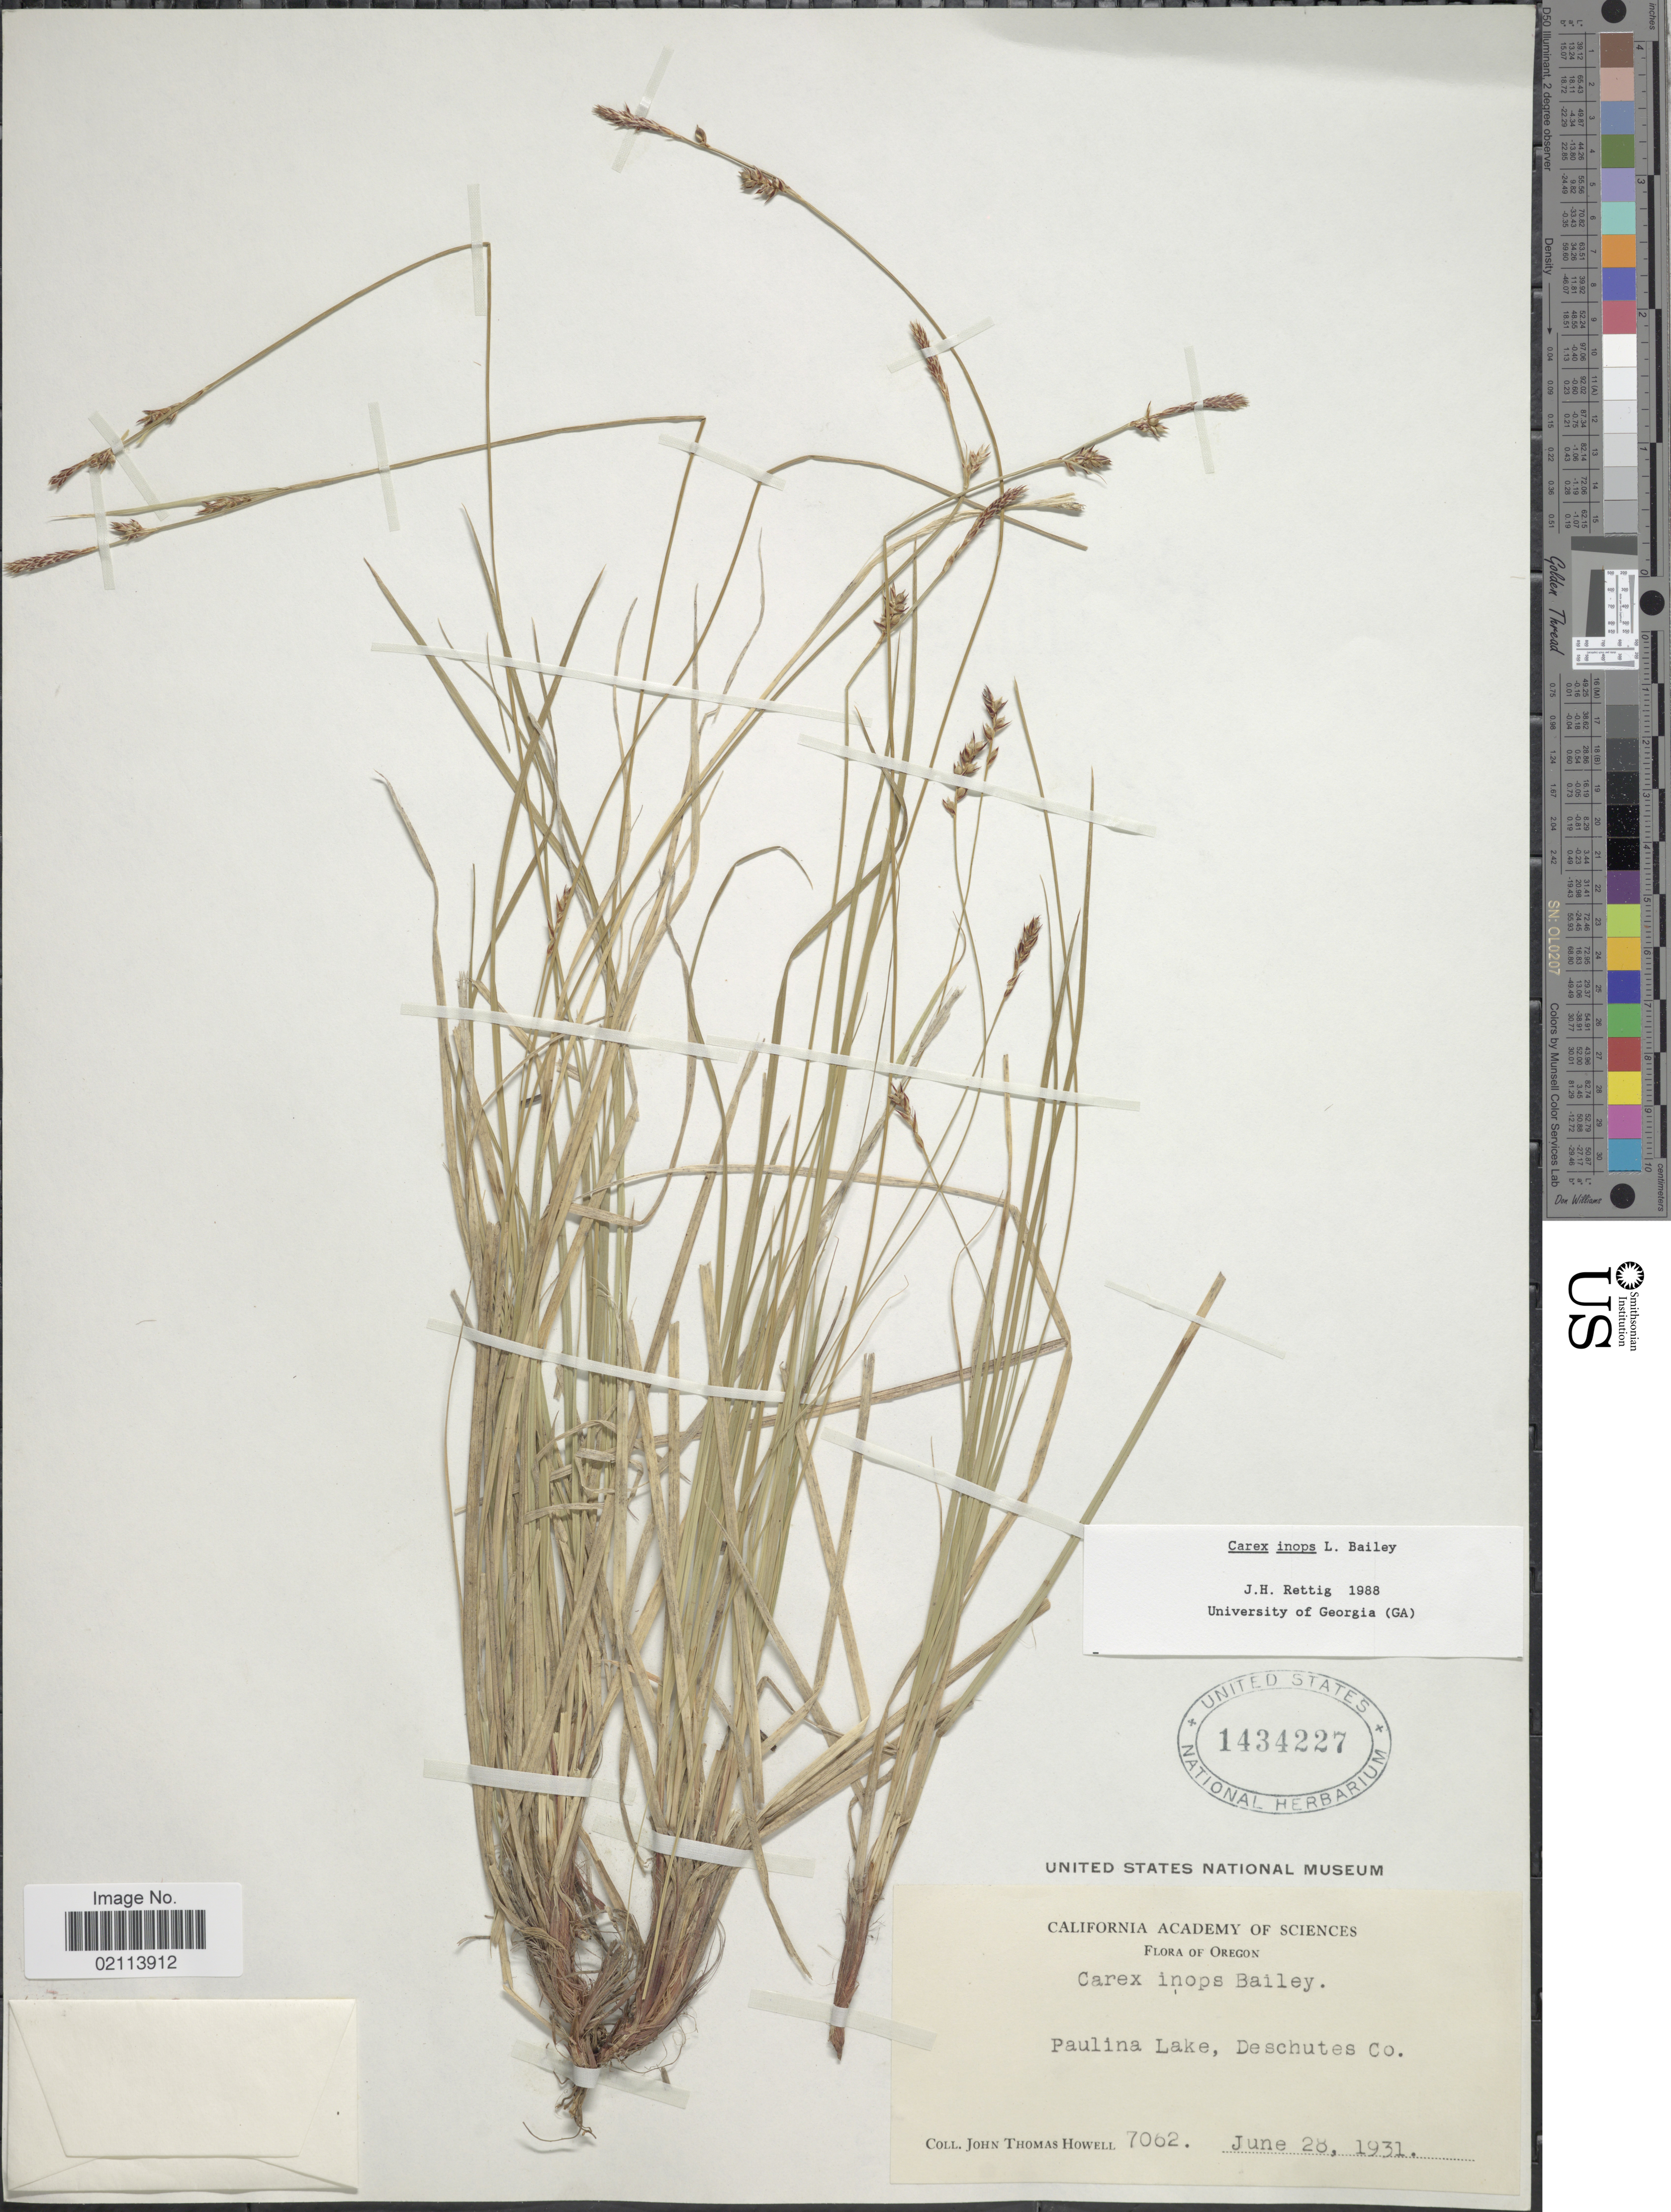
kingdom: Plantae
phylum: Tracheophyta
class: Liliopsida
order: Poales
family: Cyperaceae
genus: Carex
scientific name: Carex inops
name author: L.H. Bailey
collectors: J. T. Howell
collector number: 7062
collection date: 1931-06-28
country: United States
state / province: Oregon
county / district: Deschutes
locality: Paulina Lake, Deschutes Co.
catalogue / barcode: US 1434227